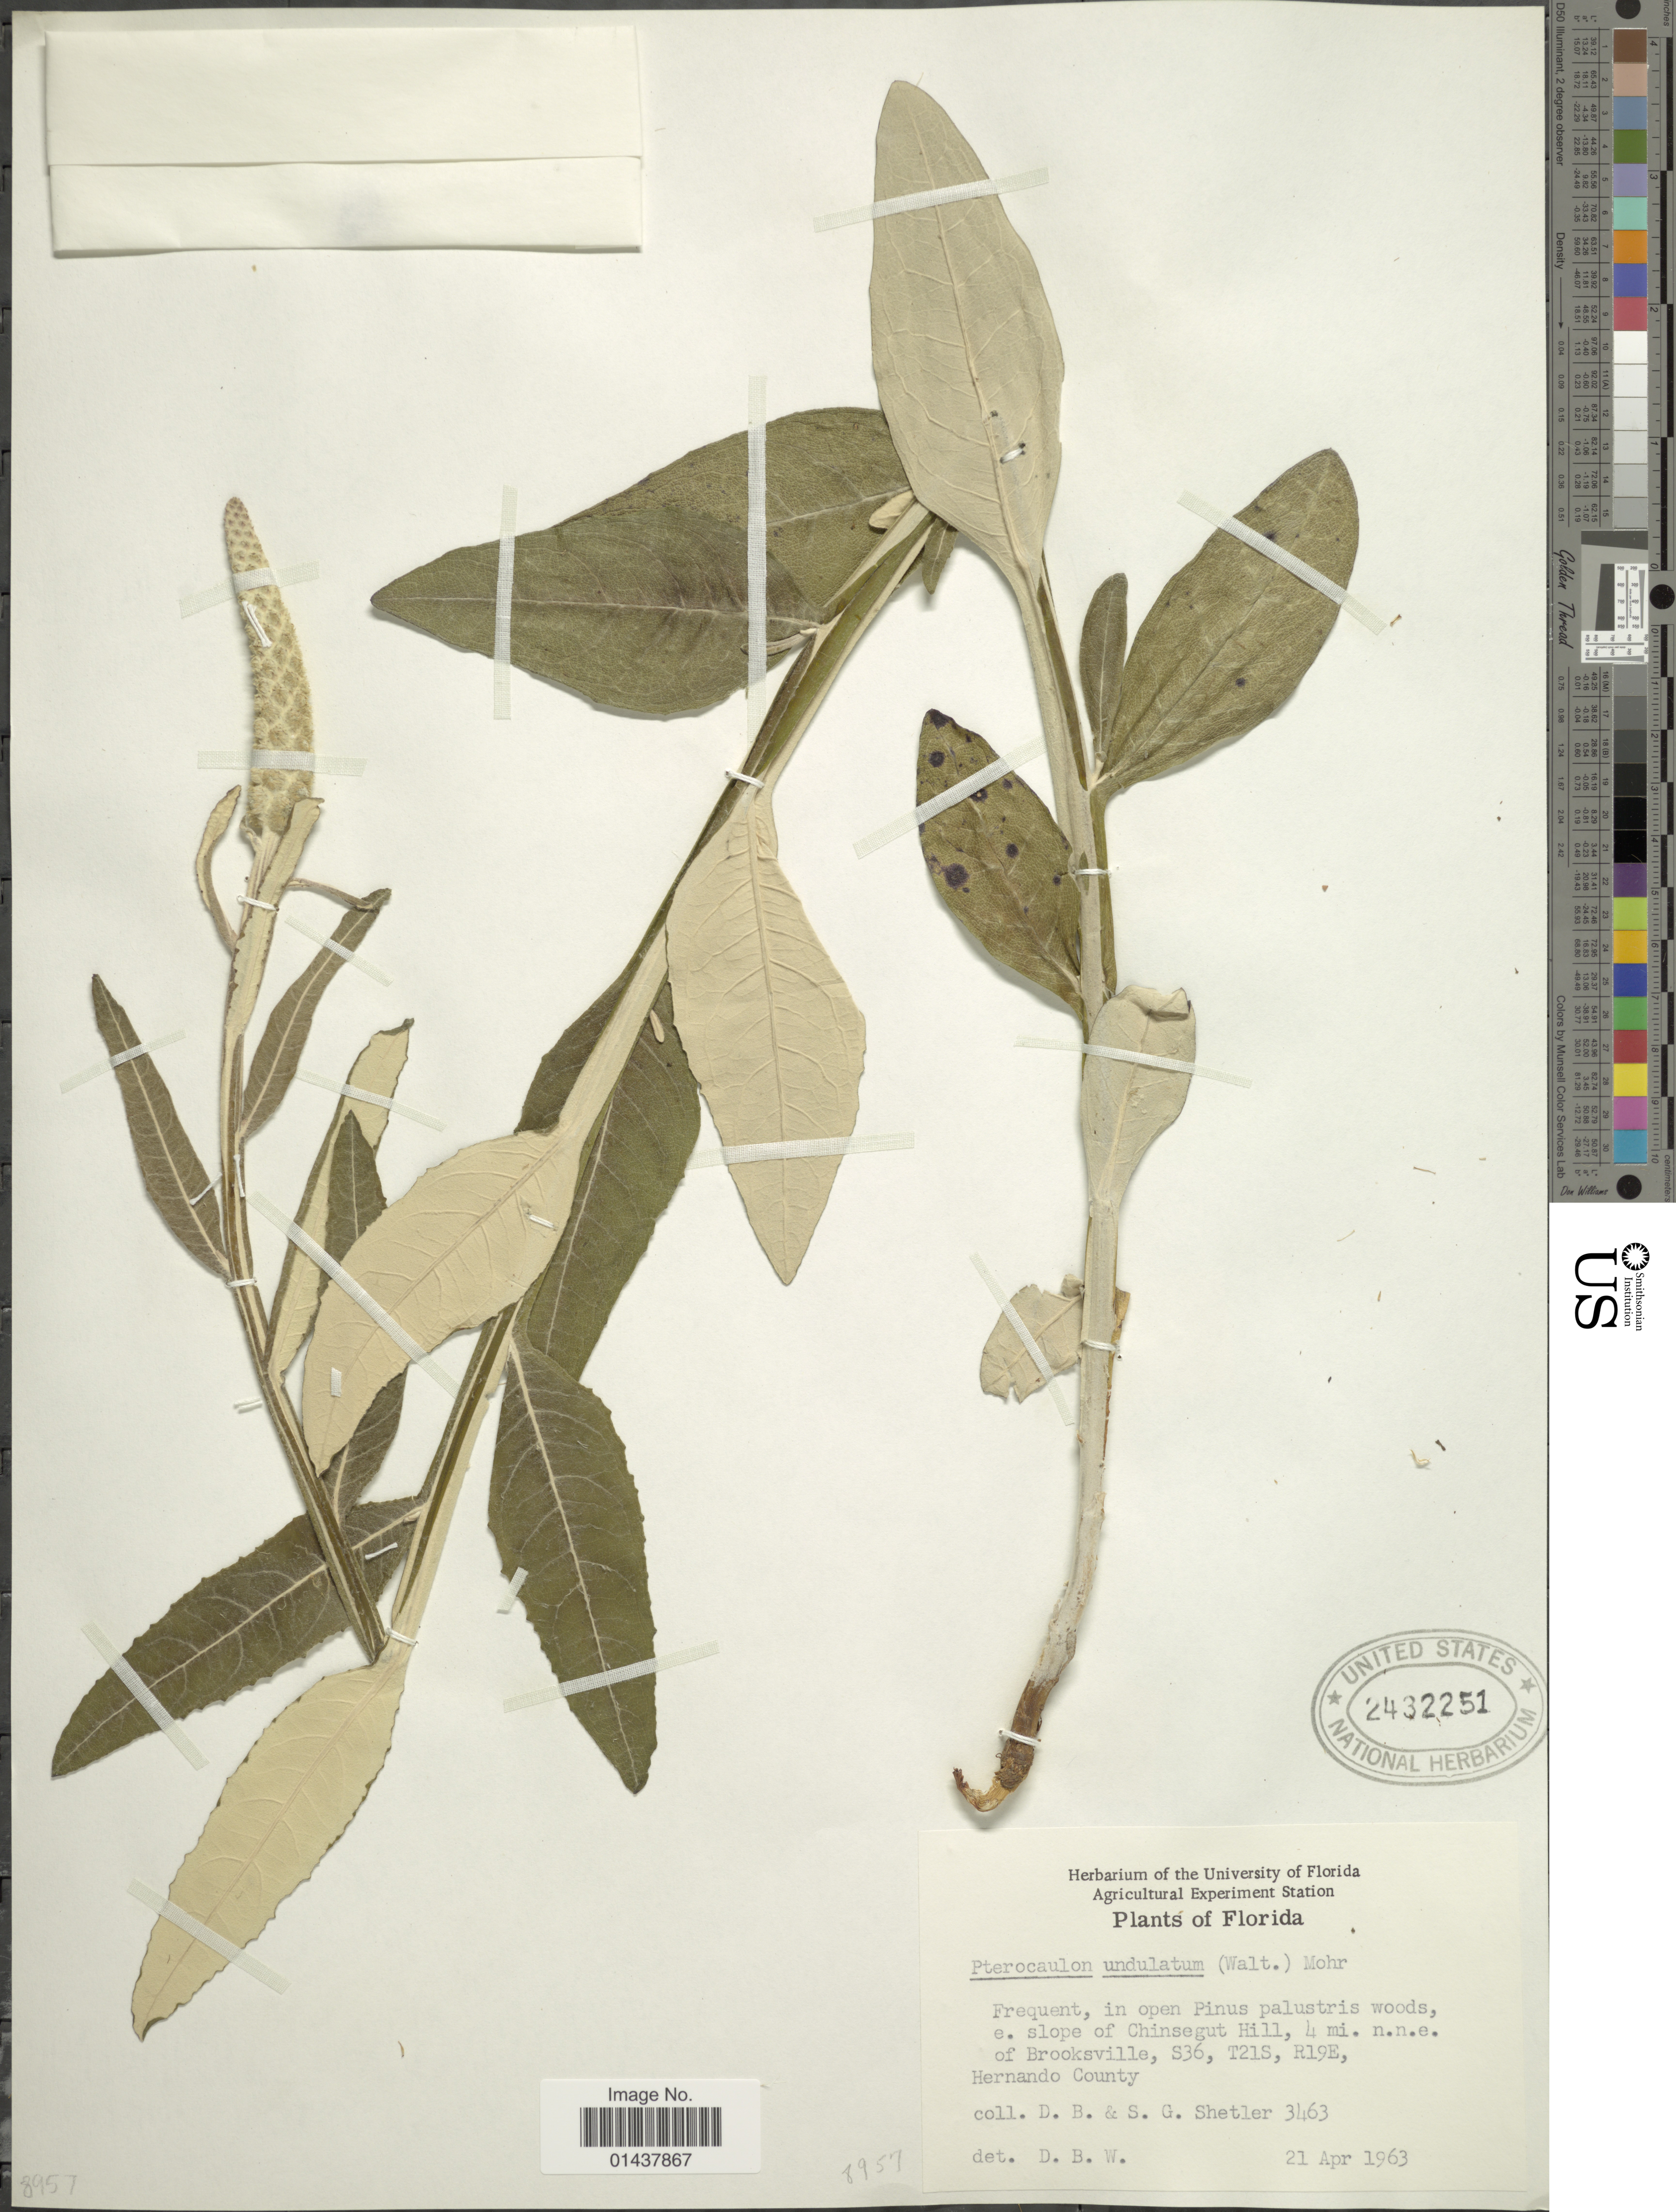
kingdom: Plantae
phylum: Tracheophyta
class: Magnoliopsida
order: Asterales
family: Asteraceae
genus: Pterocaulon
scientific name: Pterocaulon undulatum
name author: C. Mohr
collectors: D. B. Shetler & S. Shetler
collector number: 3463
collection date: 1963-04-21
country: United States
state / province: Florida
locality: E. slope of Chinsegut Hill, 4 mi. n.n.e. of Brooksville, S36, T21S, R19E, Hernando County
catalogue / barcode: US 2432251